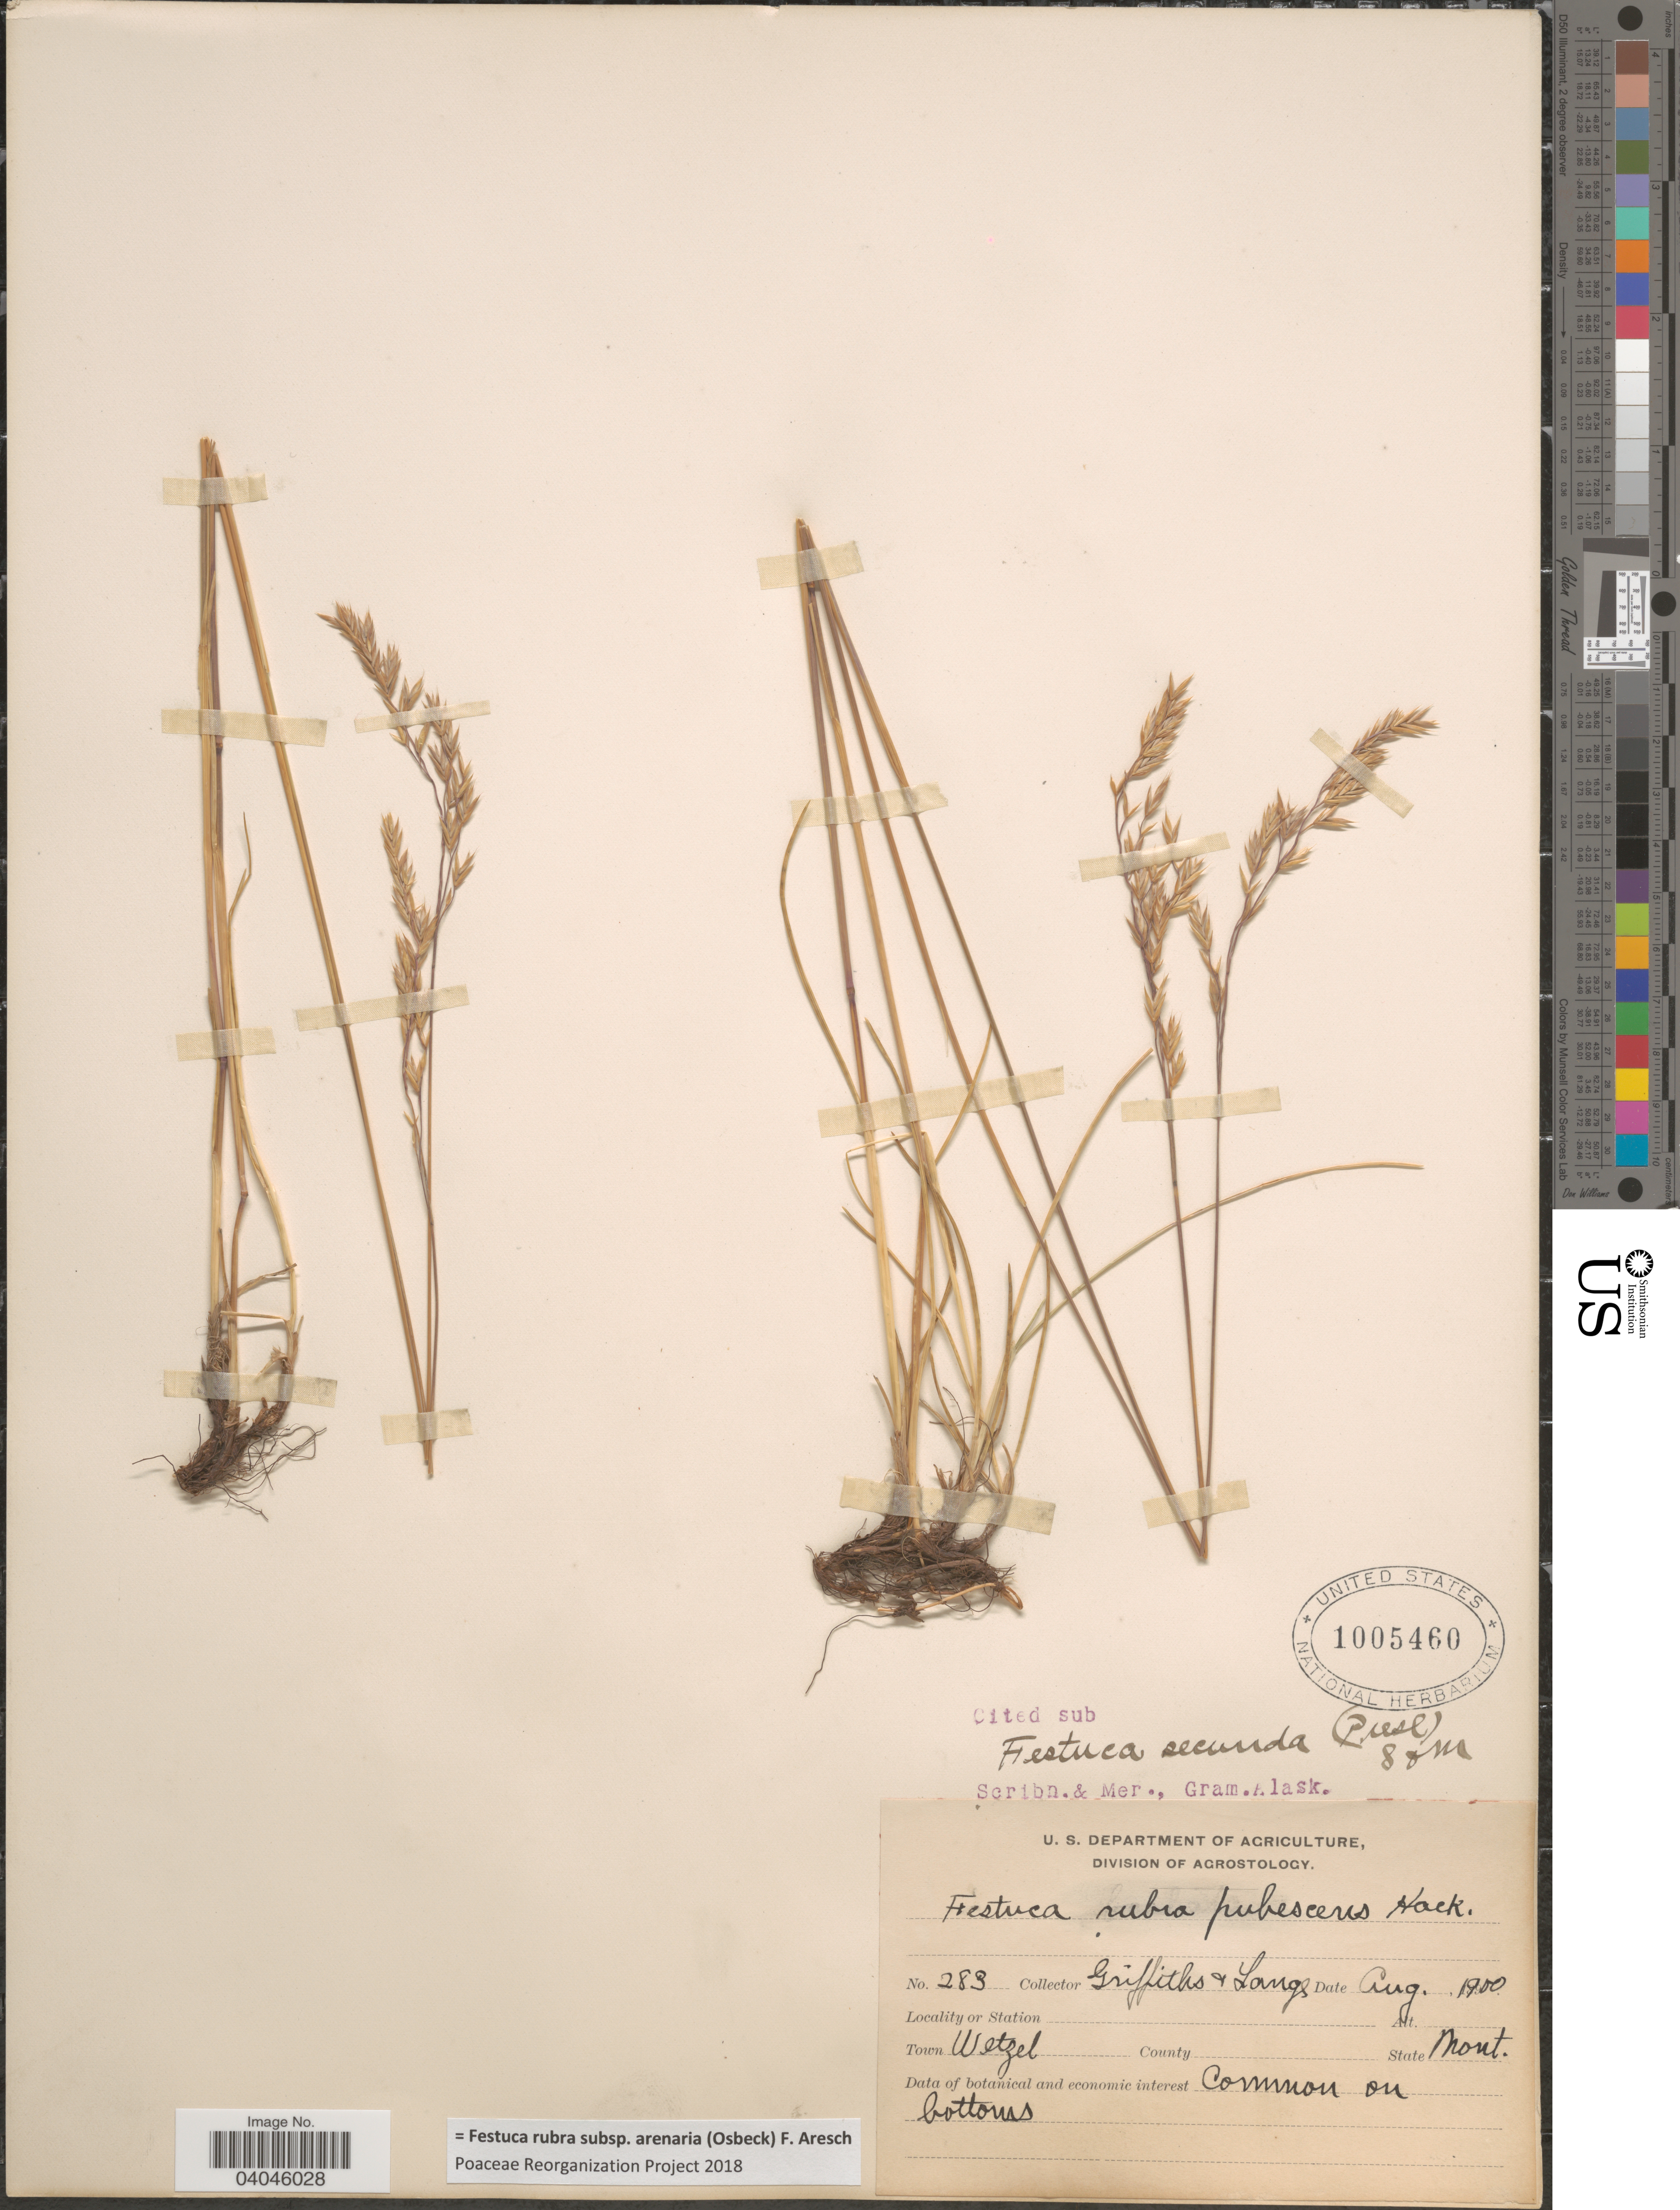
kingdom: Plantae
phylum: Tracheophyta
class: Liliopsida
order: Poales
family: Poaceae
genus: Festuca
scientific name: Festuca rubra subsp. arenaria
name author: (Osbeck) F. Aresch.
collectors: -- Griffiths & -- Lange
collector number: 283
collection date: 1900-08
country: United States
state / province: Montana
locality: Town Wetzel.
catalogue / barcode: US 1005460